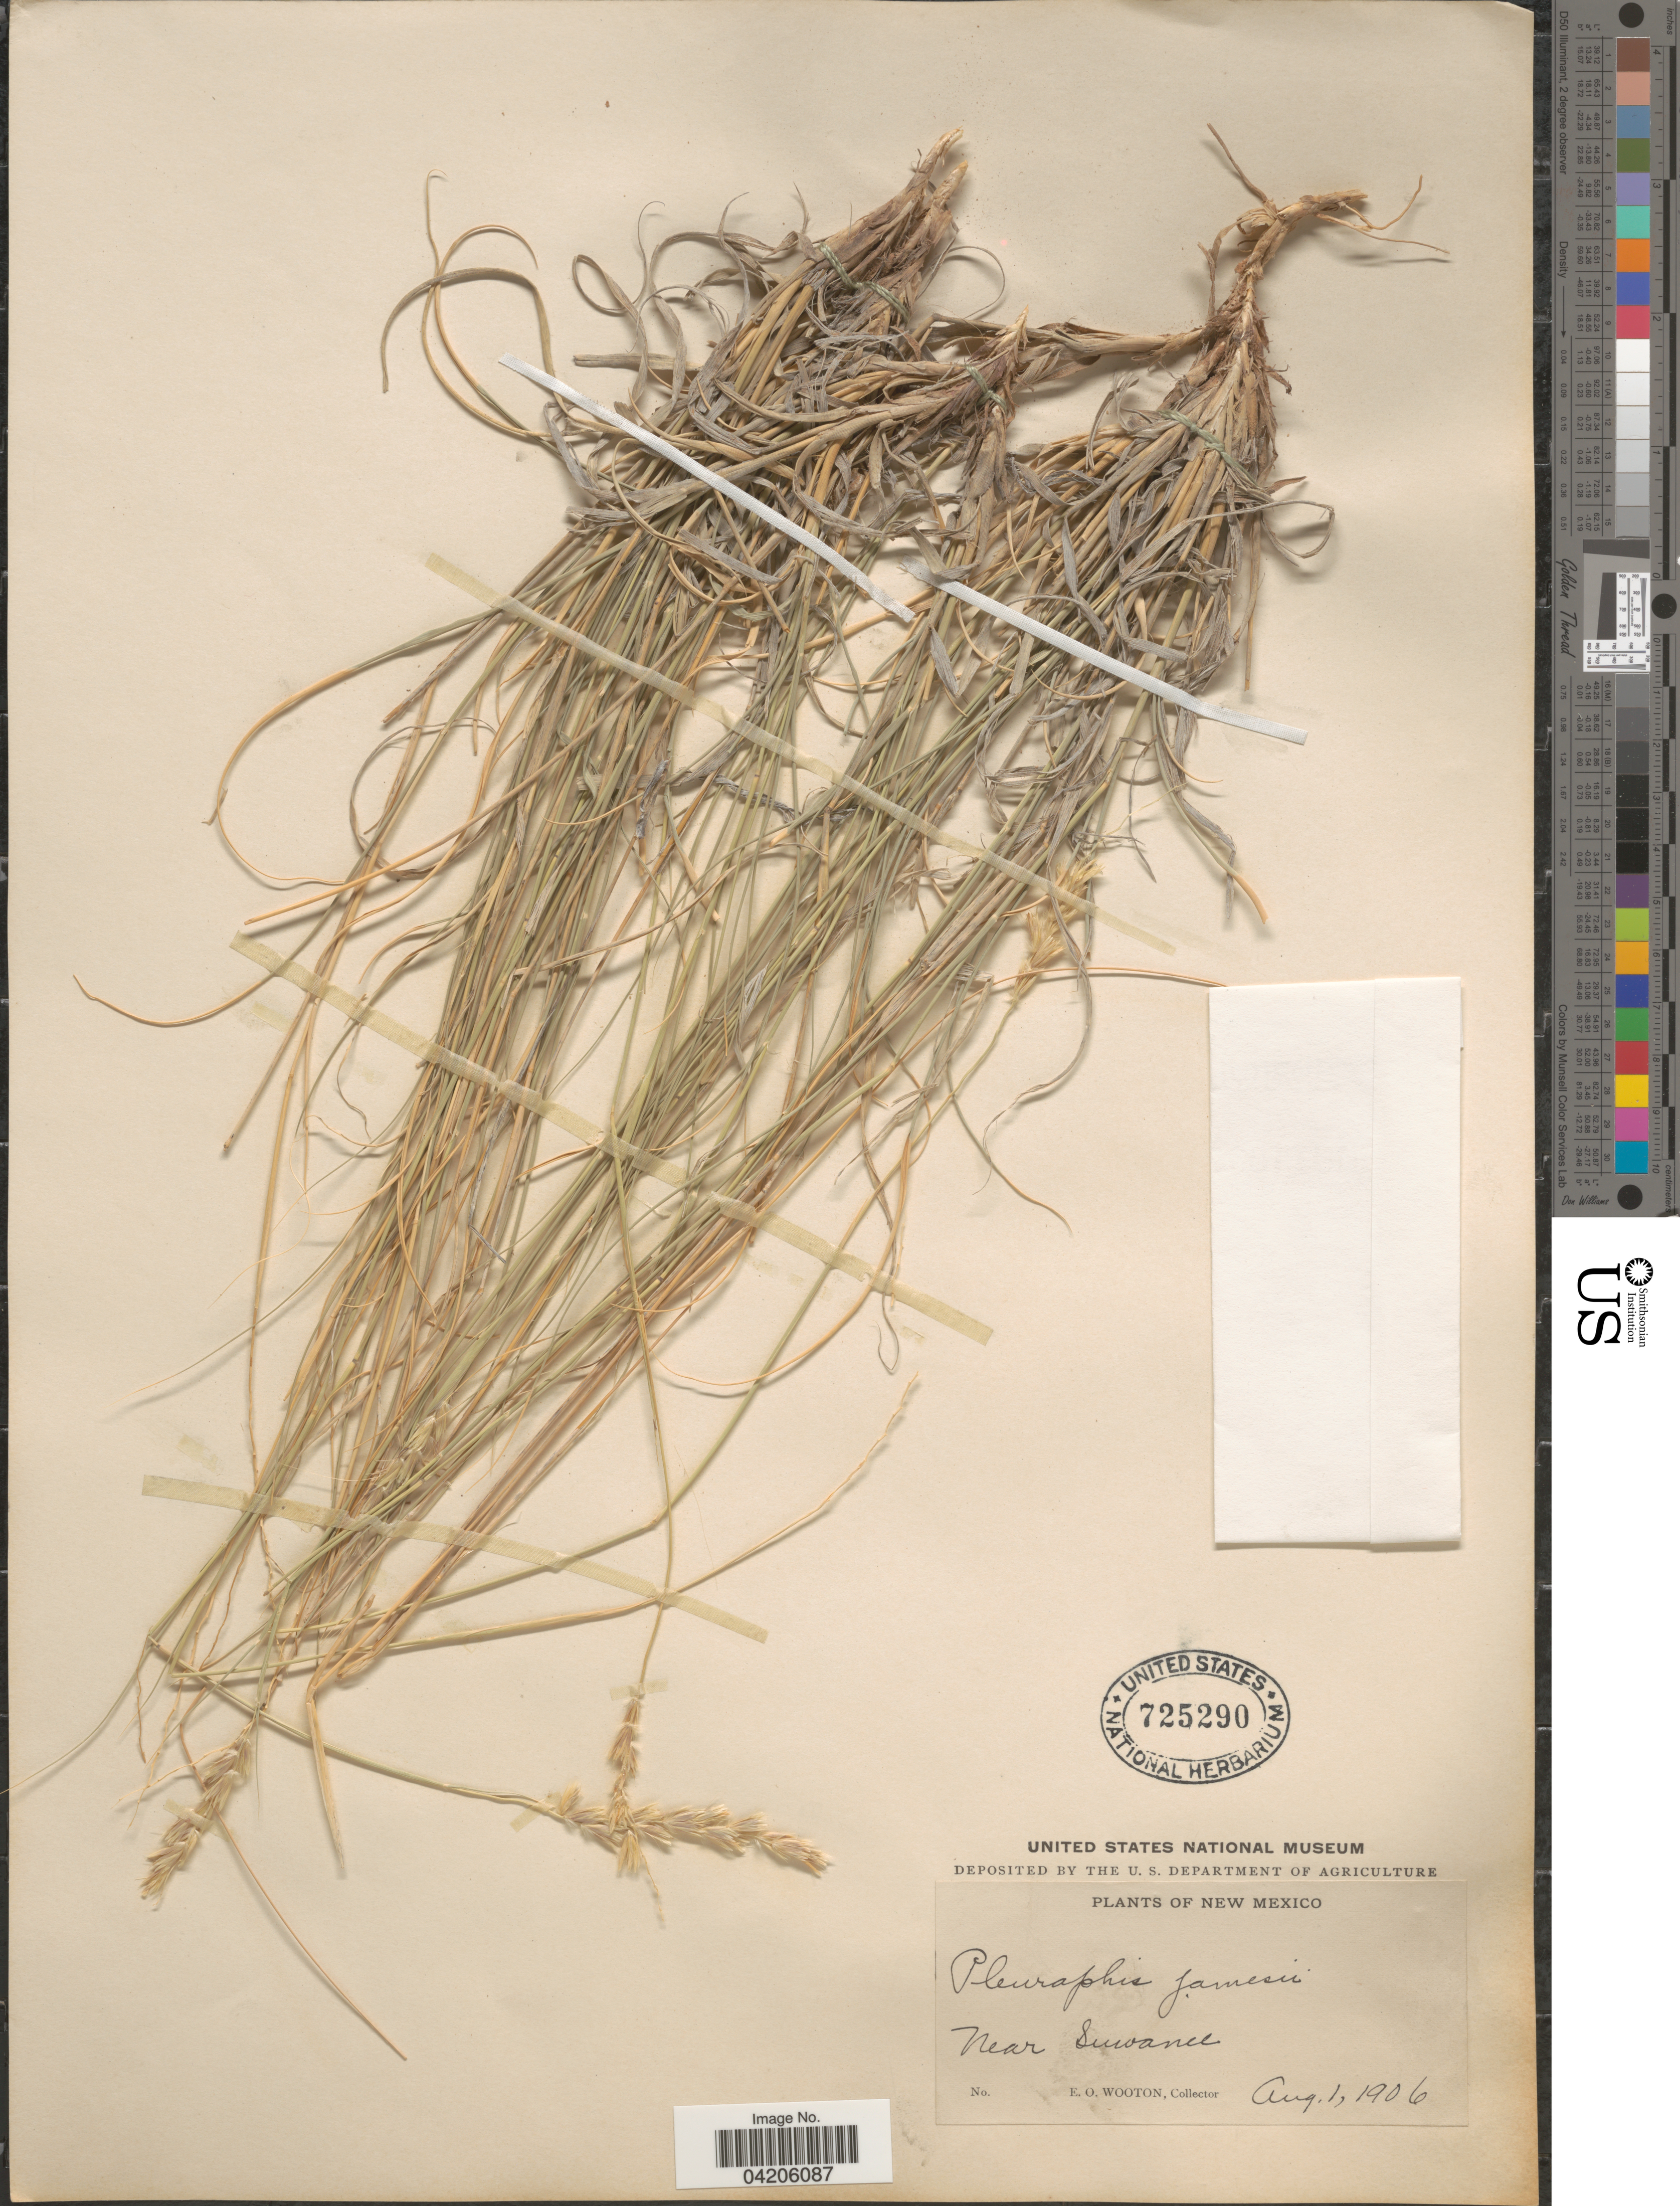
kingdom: Plantae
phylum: Tracheophyta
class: Liliopsida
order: Poales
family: Poaceae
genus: Hilaria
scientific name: Hilaria jamesii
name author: (Torr.) Benth.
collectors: E. O. Wooton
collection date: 1906-08-01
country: United States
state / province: New Mexico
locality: Near Suwanee.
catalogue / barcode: US 725290